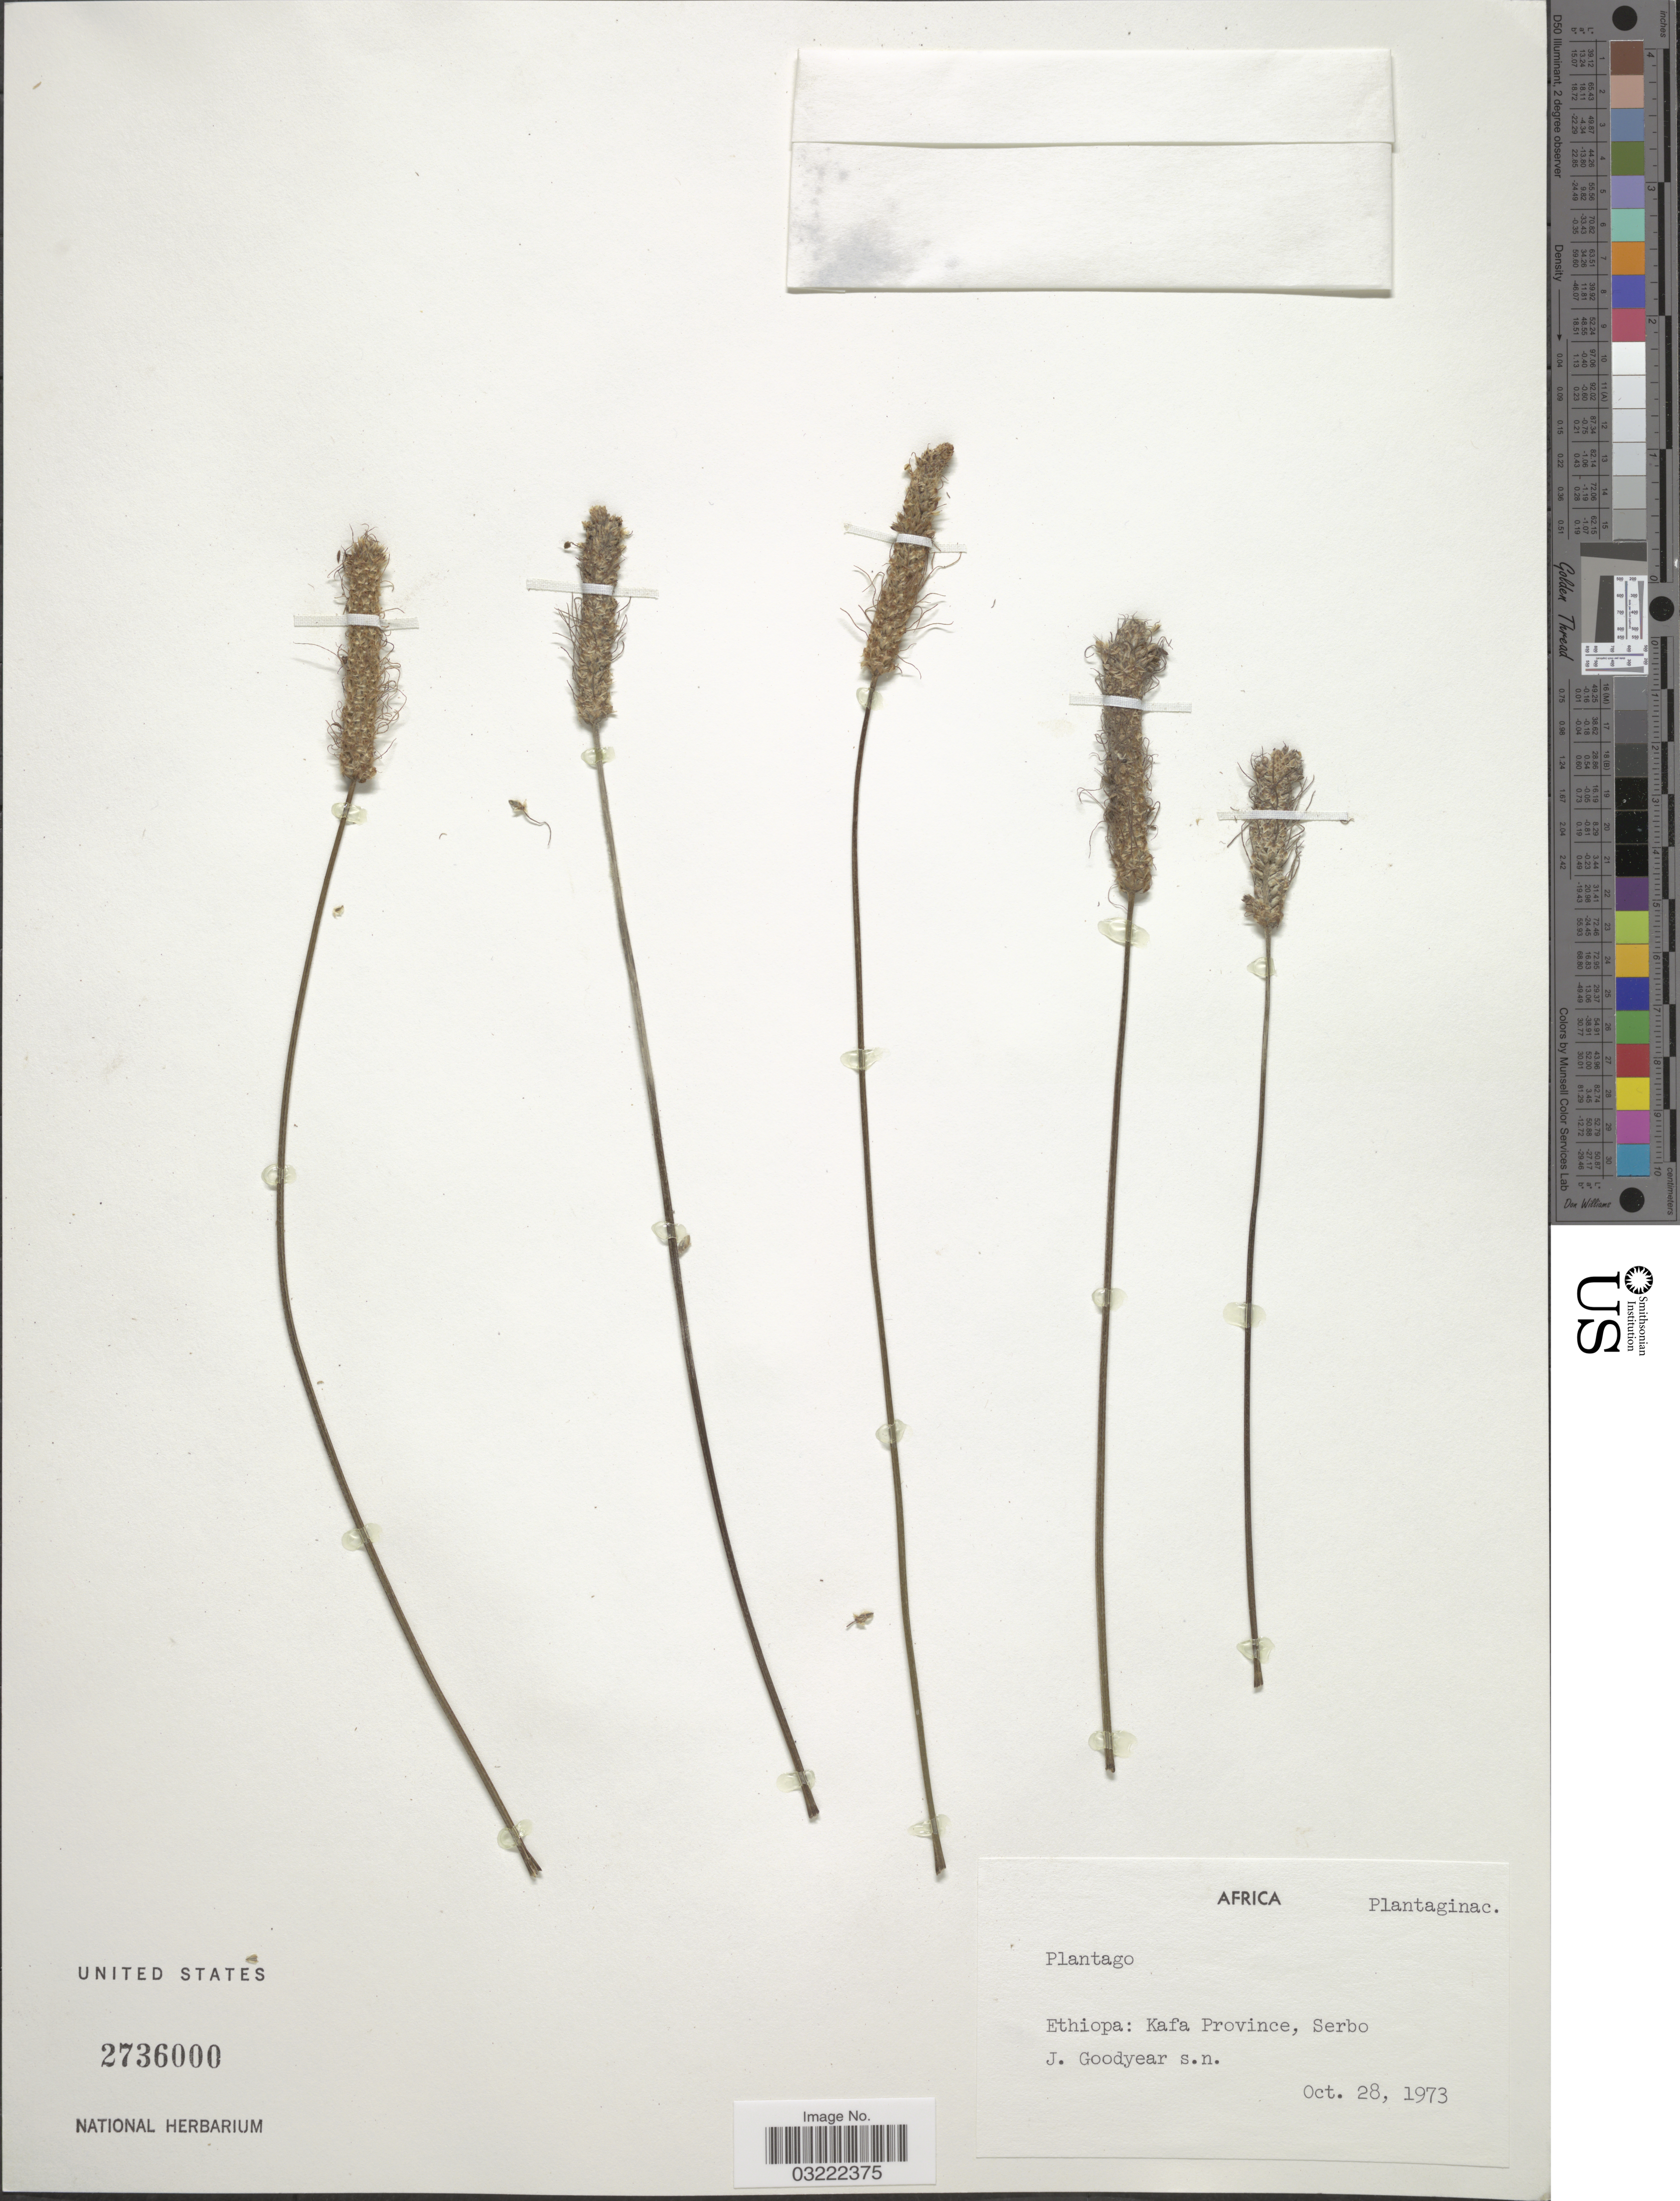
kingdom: Plantae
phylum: Tracheophyta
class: Magnoliopsida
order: Lamiales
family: Plantaginaceae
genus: Plantago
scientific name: Plantago lanceolata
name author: L.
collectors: J. Goodyear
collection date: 1973-10-28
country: Ethiopia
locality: Kafa Province, Serbo.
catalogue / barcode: US 2736000